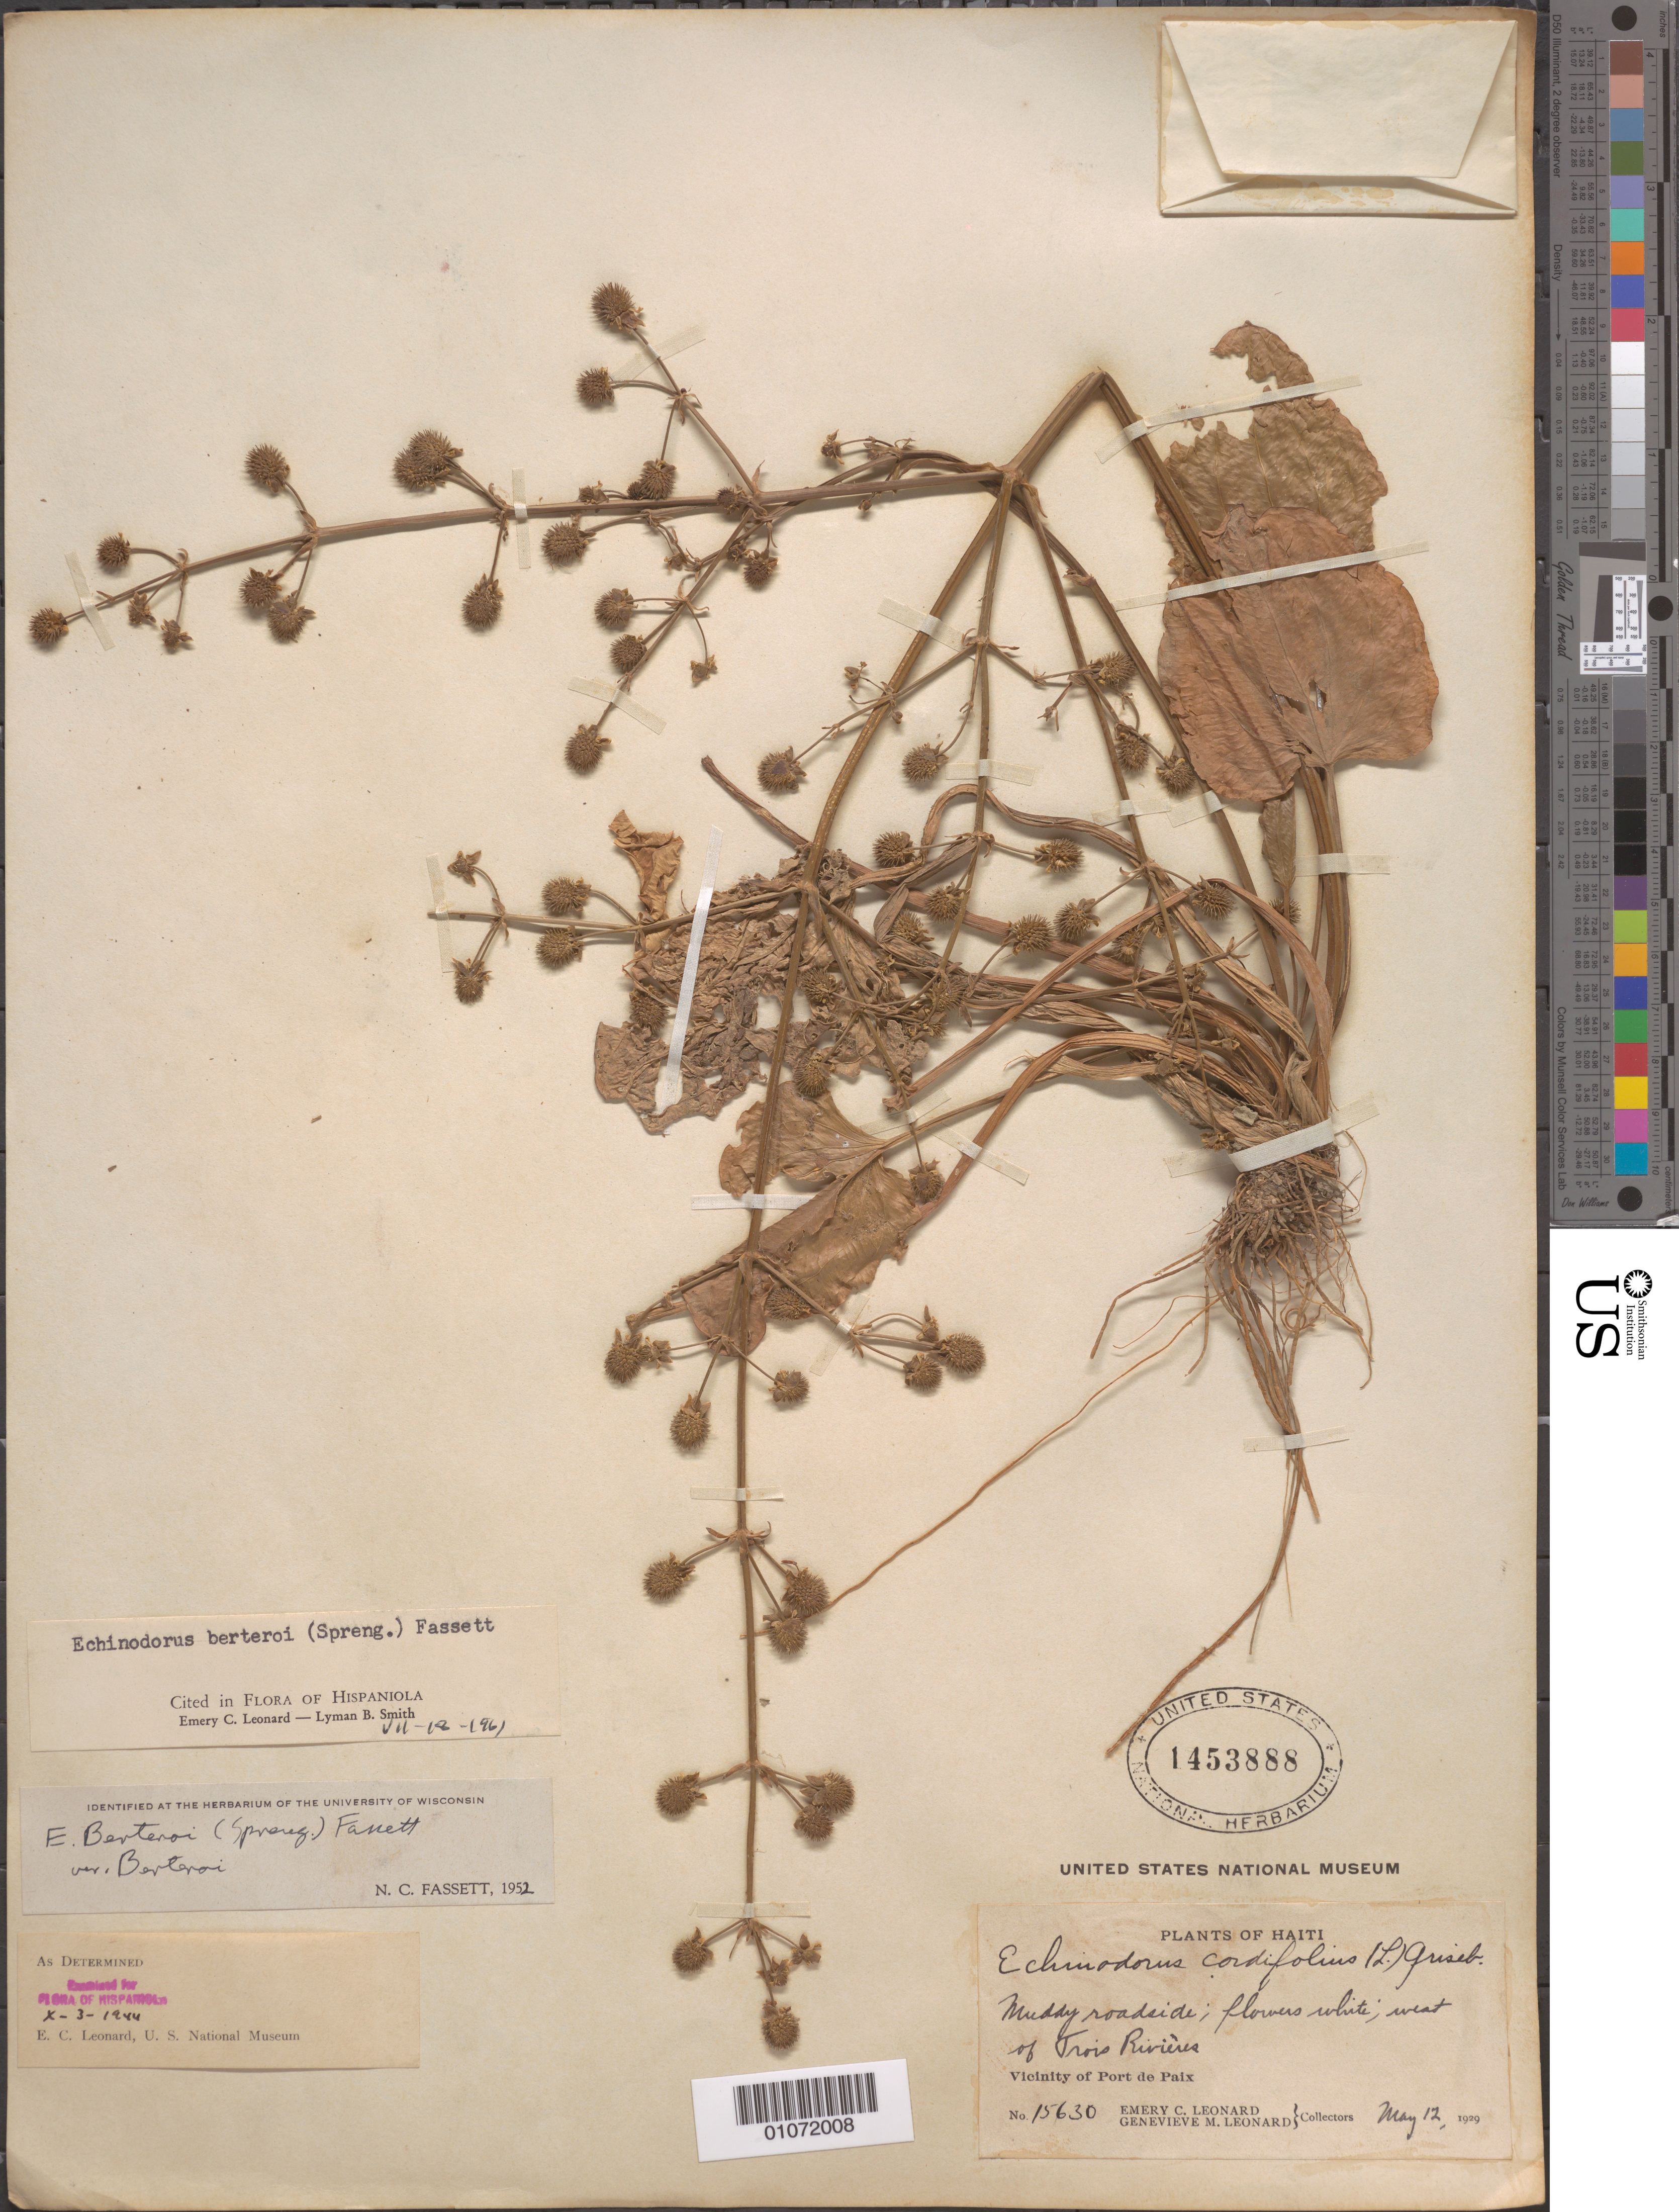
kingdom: Plantae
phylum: Tracheophyta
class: Liliopsida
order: Alismatales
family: Alismataceae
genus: Echinodorus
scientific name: Echinodorus berteroi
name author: (Spreng.) Fassett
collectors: E. C. Leonard & G. M. Leonard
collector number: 15630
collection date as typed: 12 May 1929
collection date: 1929-05-12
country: Haiti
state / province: Óuest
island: Hispaniola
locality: Muddy roadside; flowers white; west of Trois Rivieres. Vicinity of Port de Paix.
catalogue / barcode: US 1453888